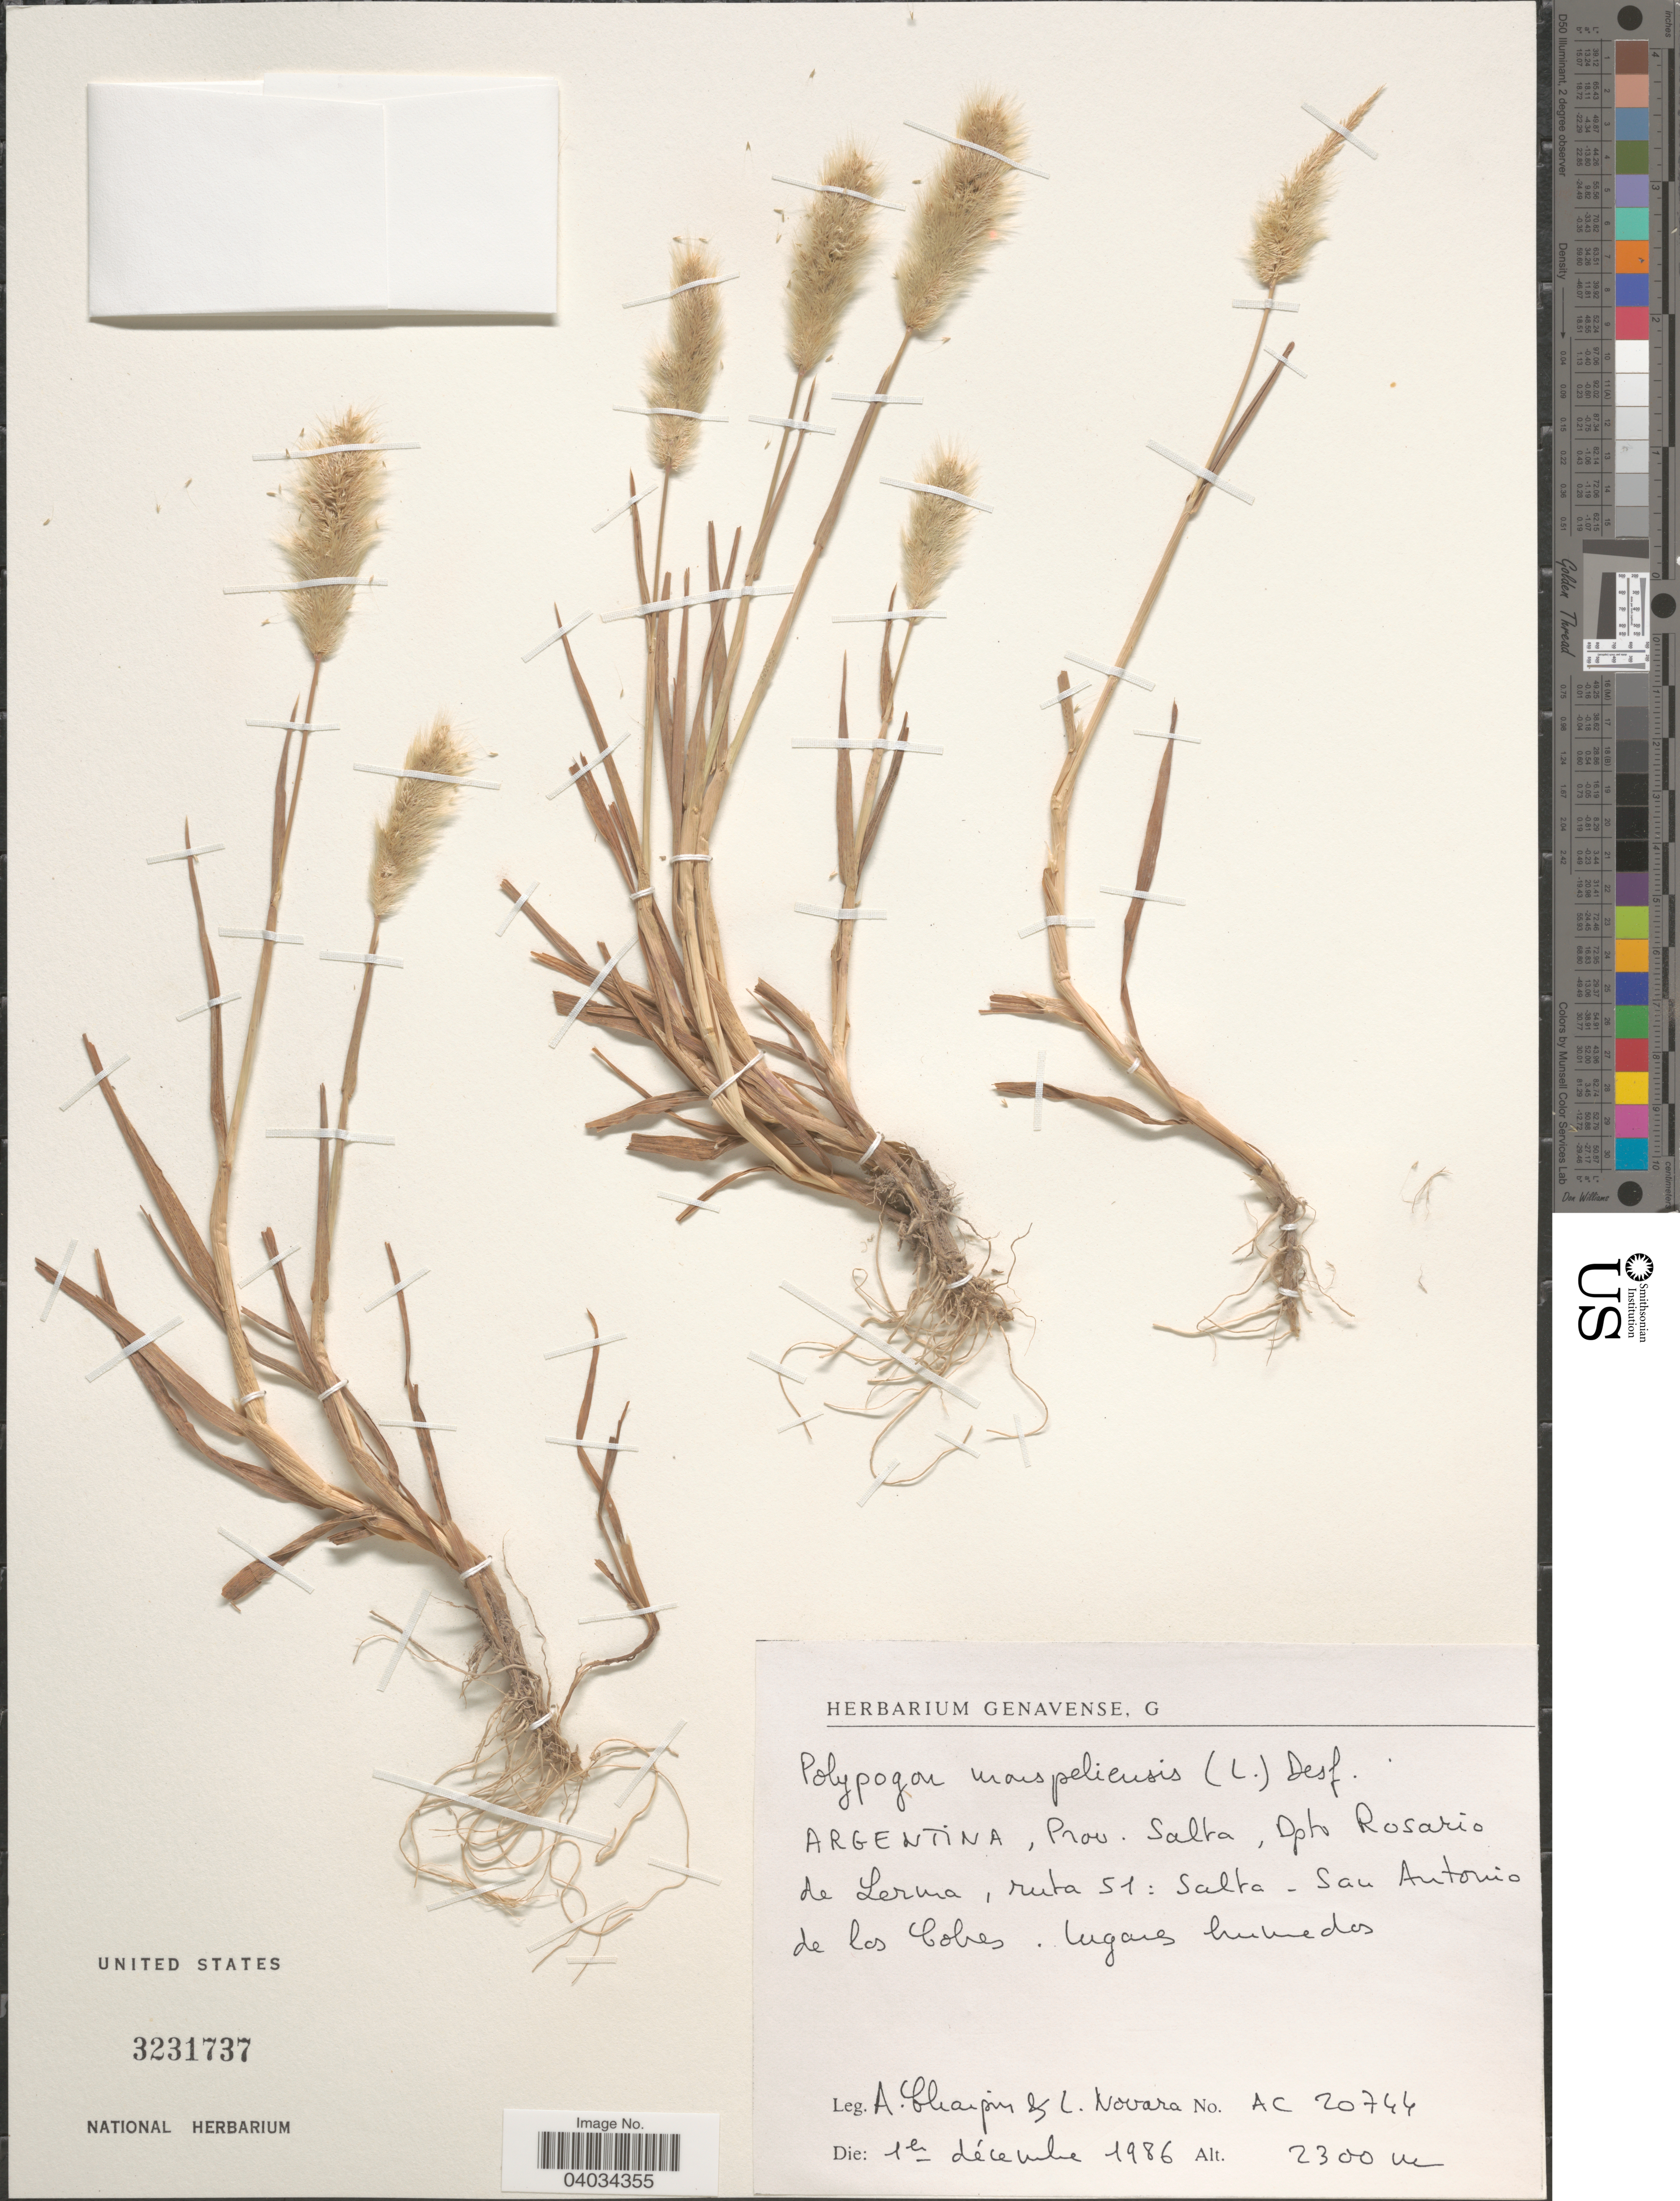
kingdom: Plantae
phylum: Tracheophyta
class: Liliopsida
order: Poales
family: Poaceae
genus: Polypogon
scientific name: Polypogon monspeliensis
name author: (L.) Desf.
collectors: A. Chaipin & L. Novara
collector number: AC20744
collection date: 1986-12-01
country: Argentina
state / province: Salta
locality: Dpto Rosario de Lerma, ruta S1: Salta - San Antonio de los Cobres. Lugares humedos.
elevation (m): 2300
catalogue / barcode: US 3231737